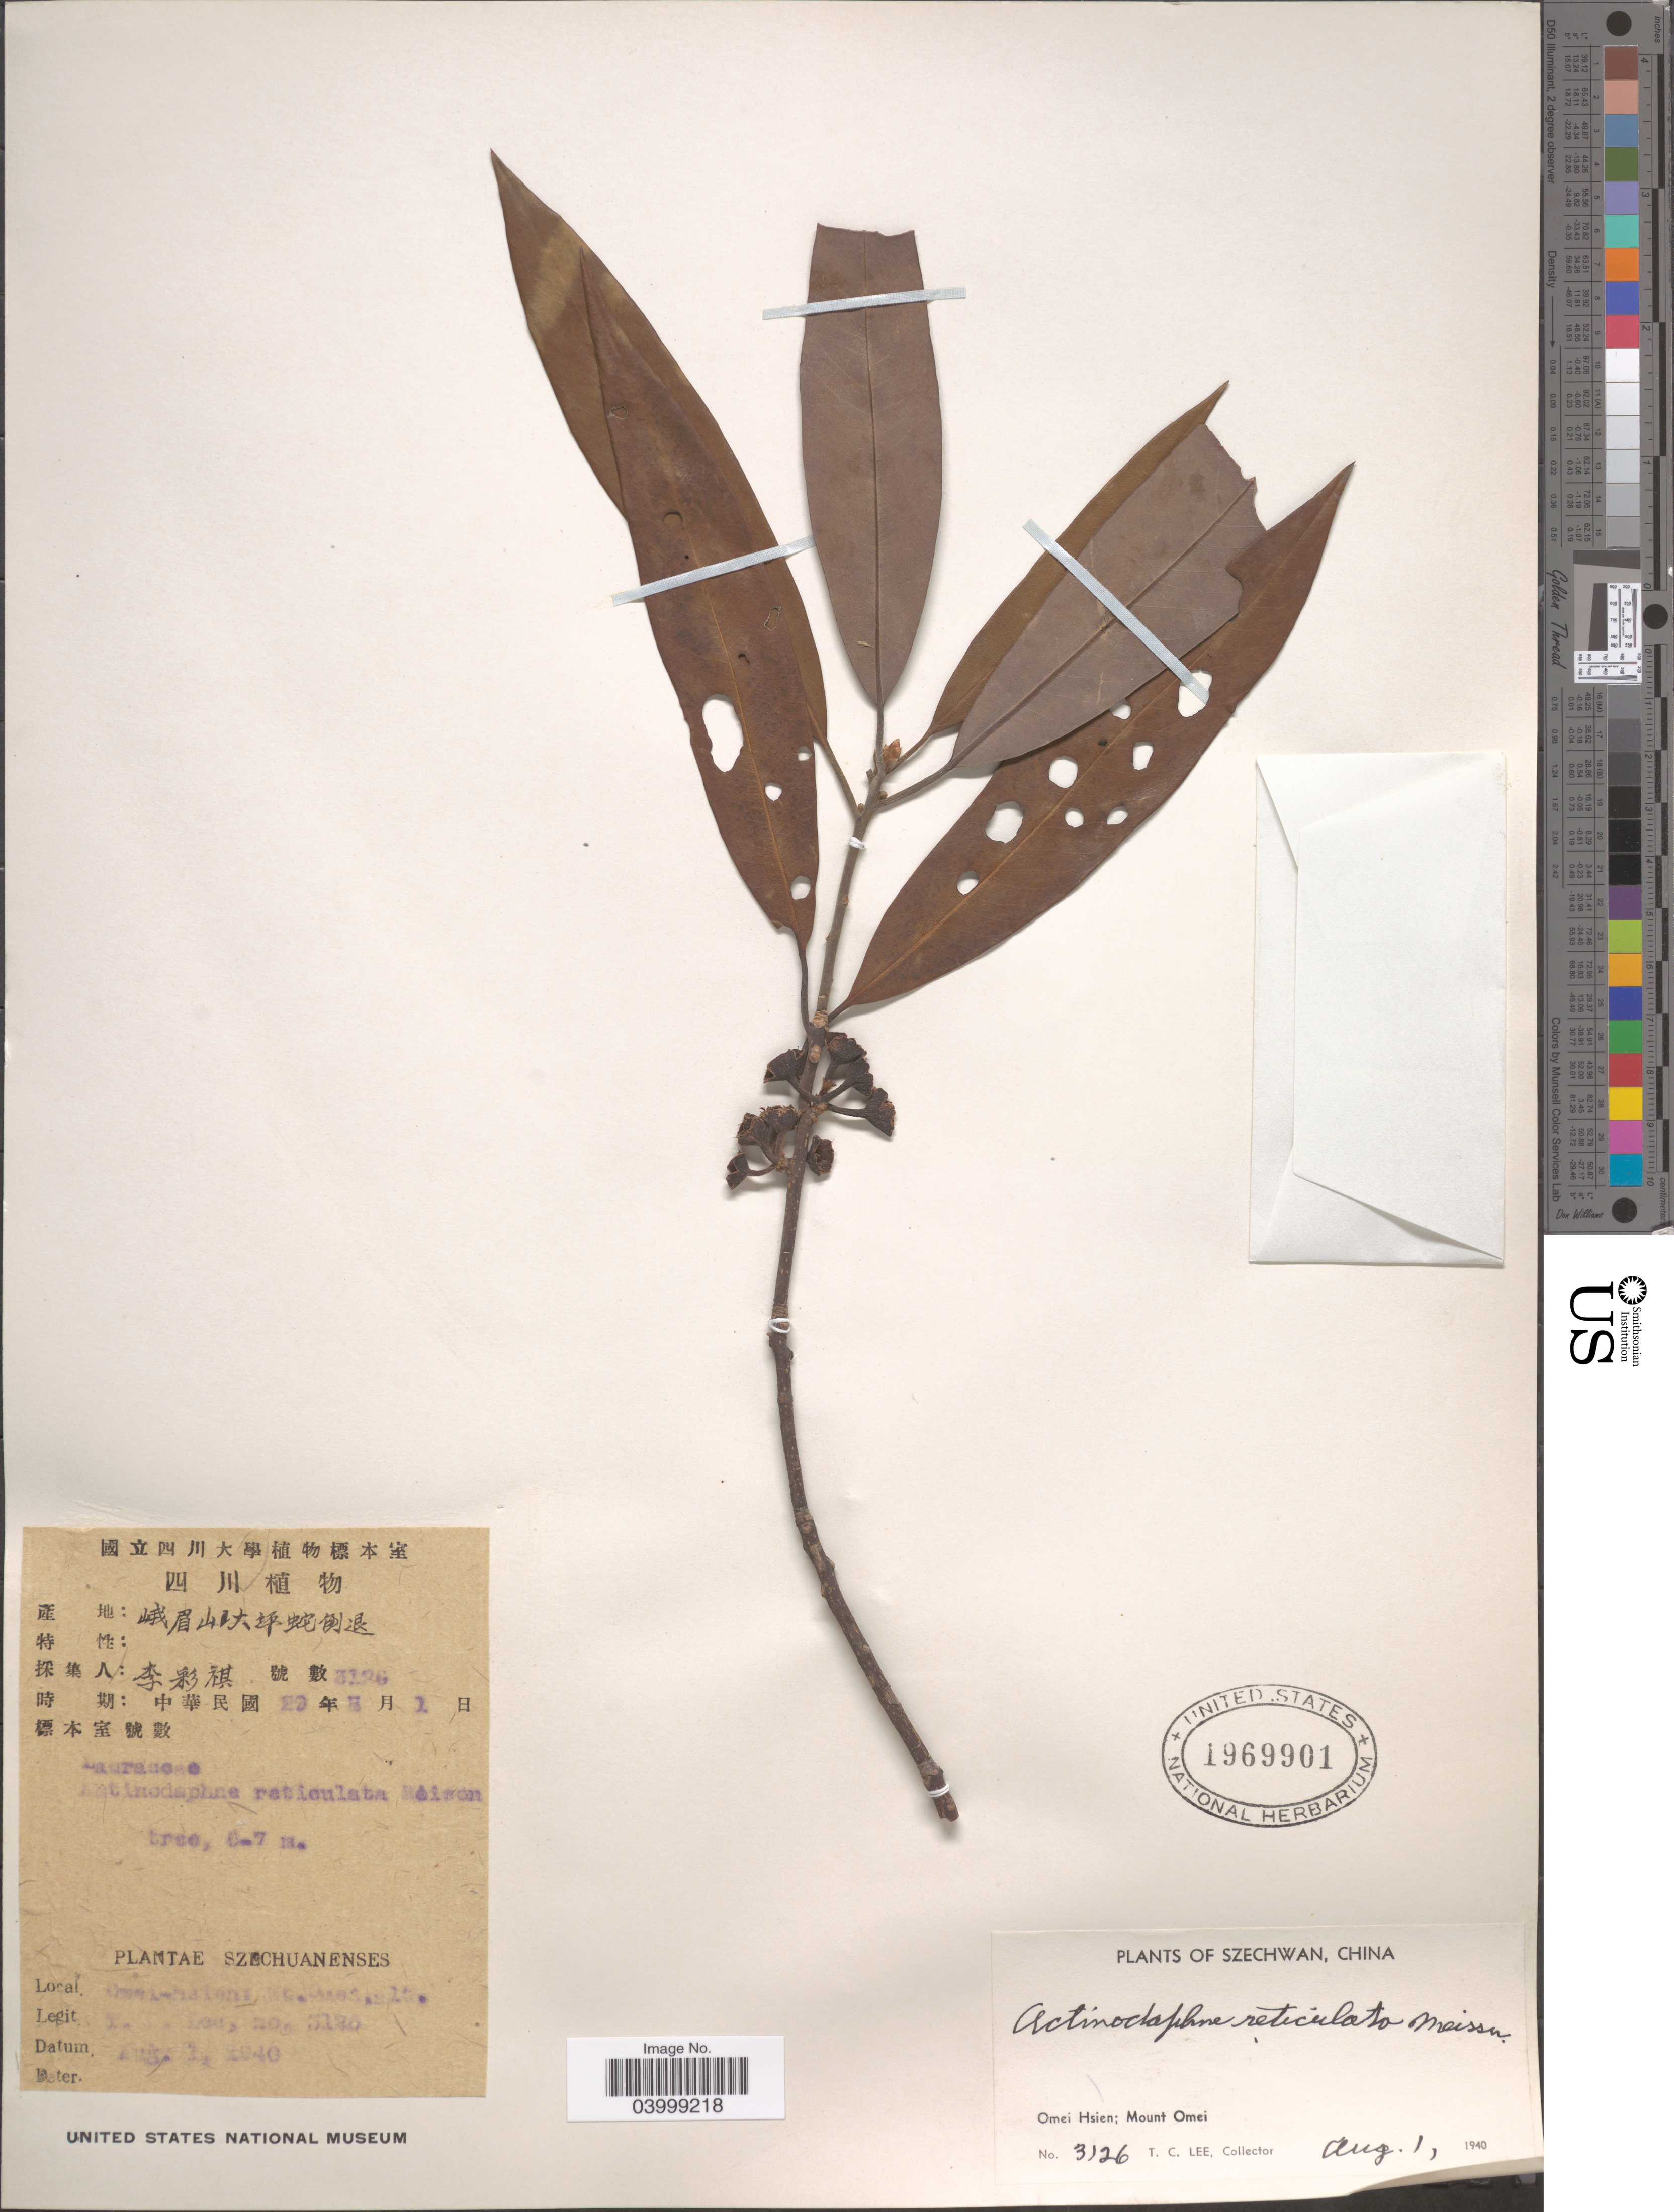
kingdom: Plantae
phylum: Tracheophyta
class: Magnoliopsida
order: Laurales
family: Lauraceae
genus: Actinodaphne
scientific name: Actinodaphne reticulata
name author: Meisn.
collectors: T. Lee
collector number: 3126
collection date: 1940-08-01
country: China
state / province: Sichuan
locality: Szechwan. Omei Hsien; Mount Omei.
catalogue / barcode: US 1969901